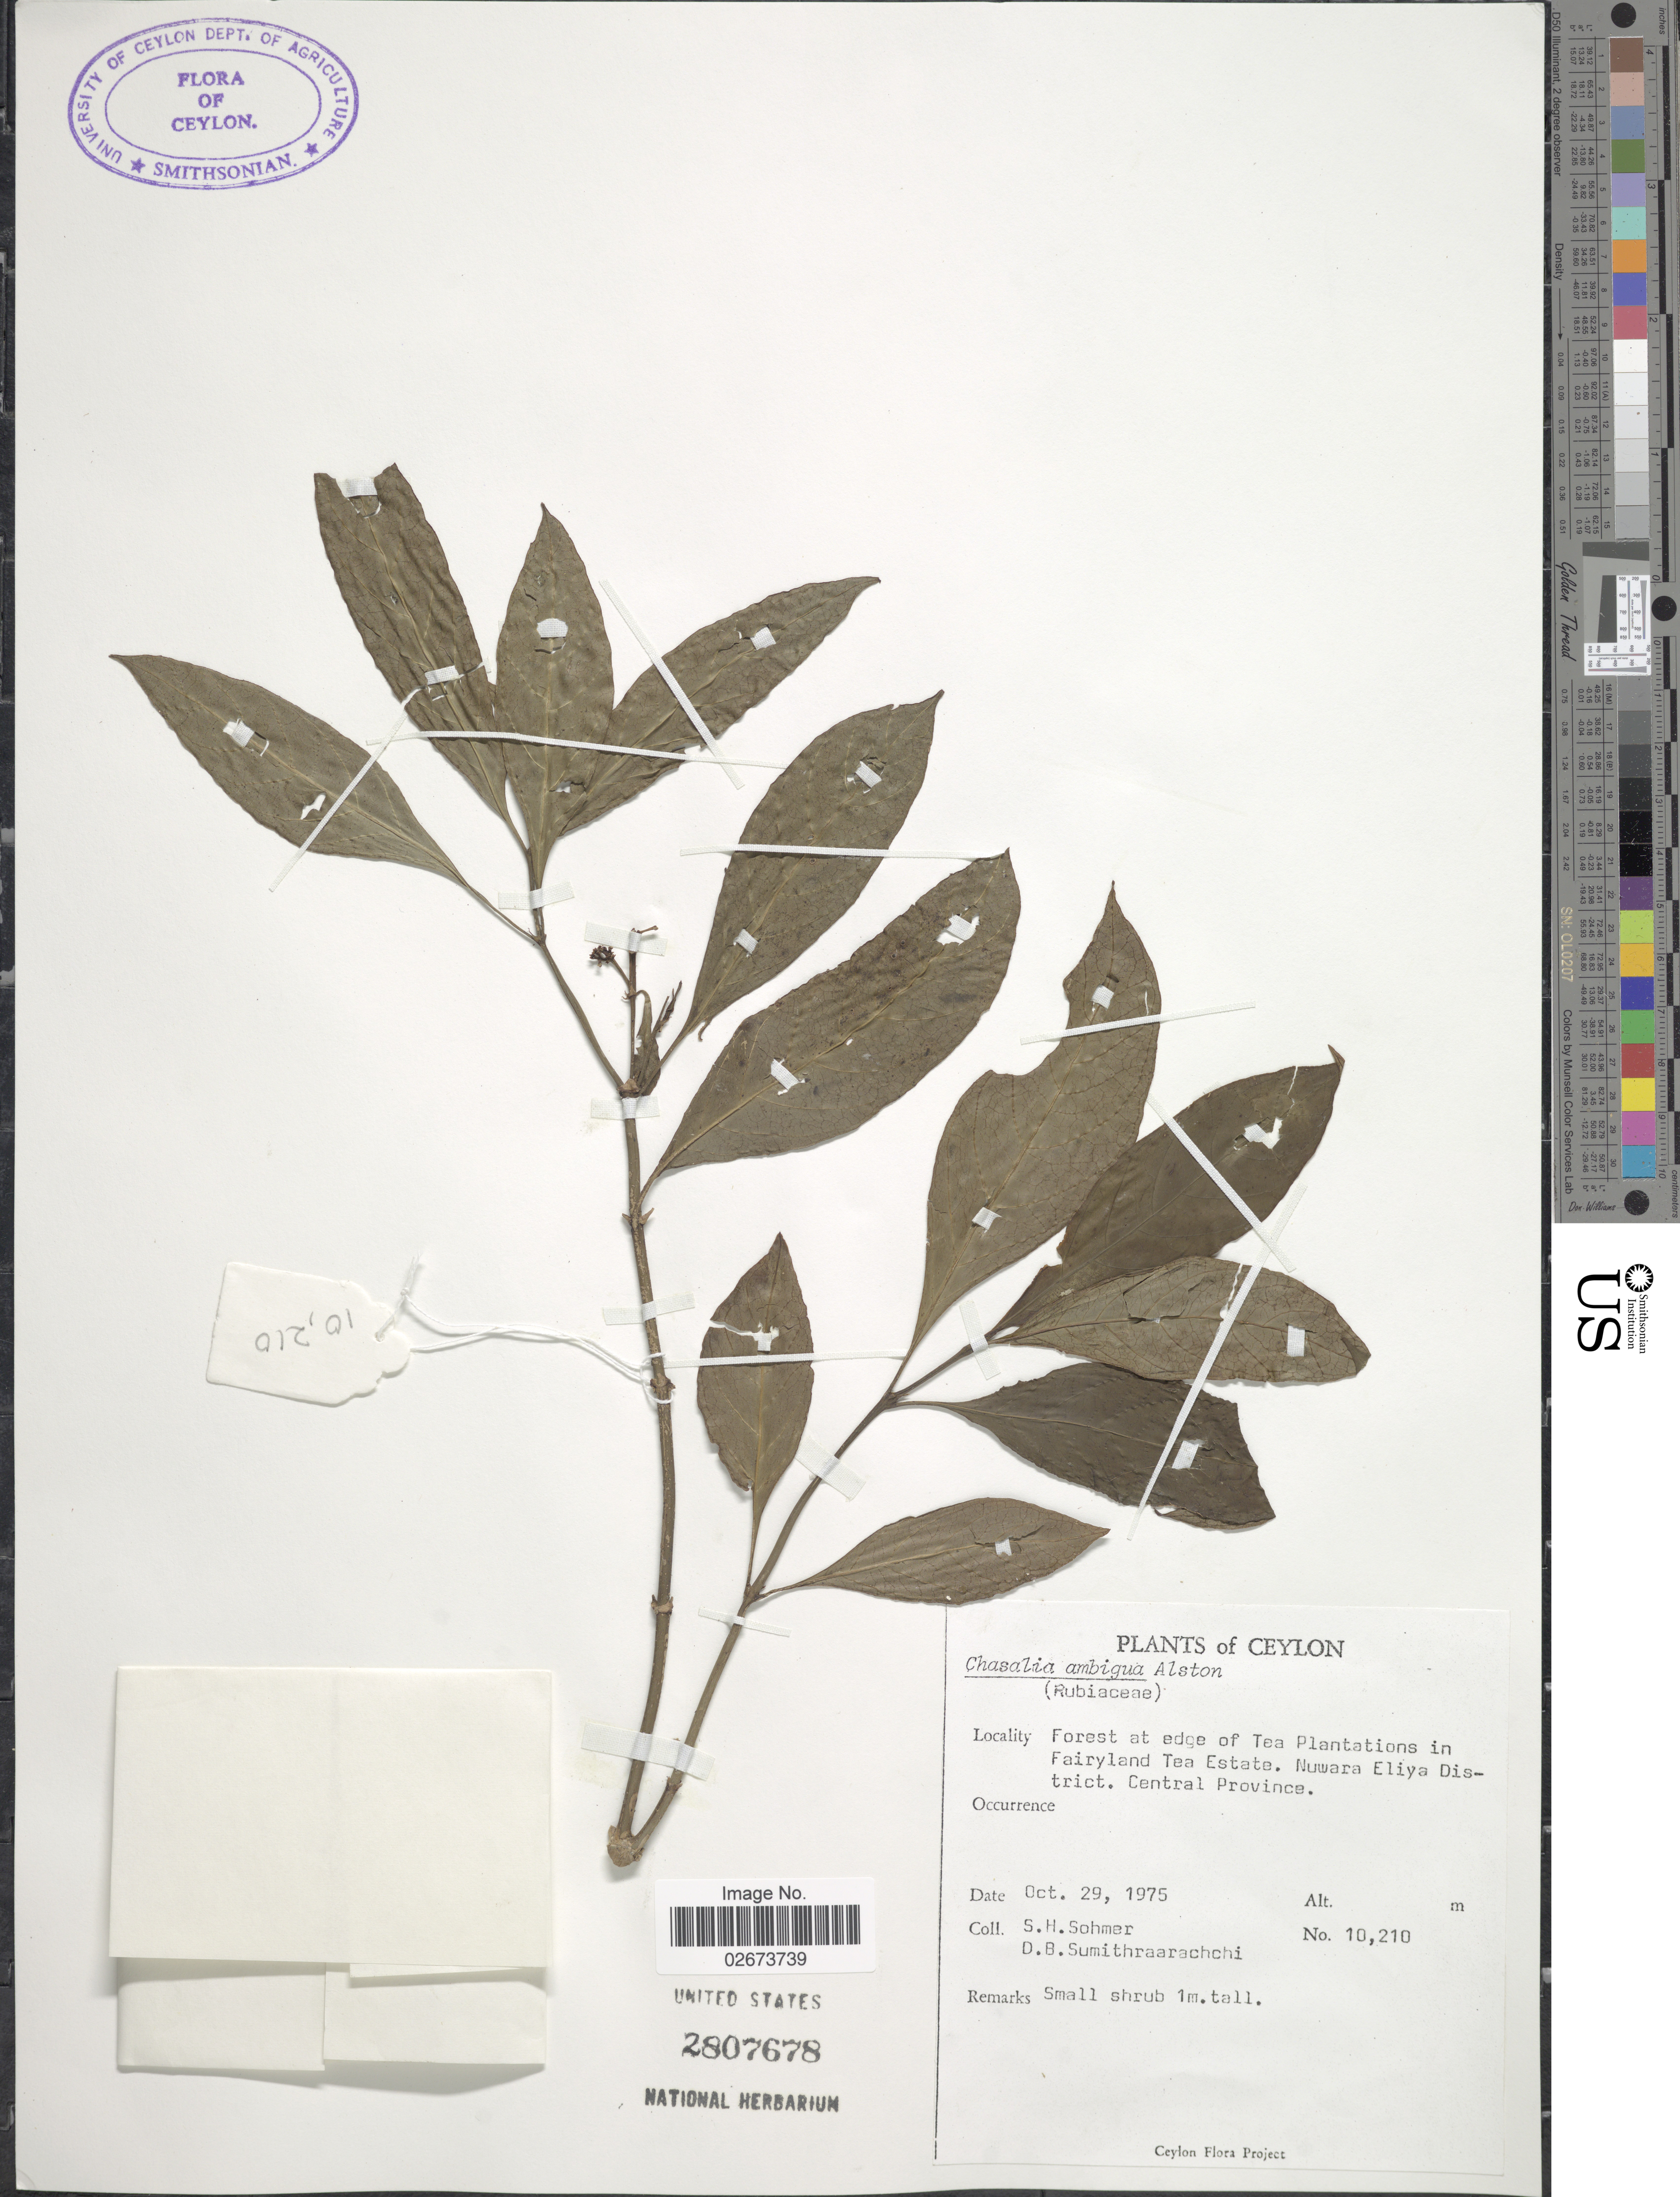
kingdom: Plantae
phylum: Tracheophyta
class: Magnoliopsida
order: Gentianales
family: Rubiaceae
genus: Chassalia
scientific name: Chassalia curviflora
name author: (Wall.) Thwaites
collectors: S. H. Sohmer & D. B. Sumithraarachchi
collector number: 10210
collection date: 1975-10-29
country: Sri Lanka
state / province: Central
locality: Ceylon, Forest at edge of Tea Plantations in Fairyland Tea Estate, Nuwara Eliya District.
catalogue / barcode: US 2807678